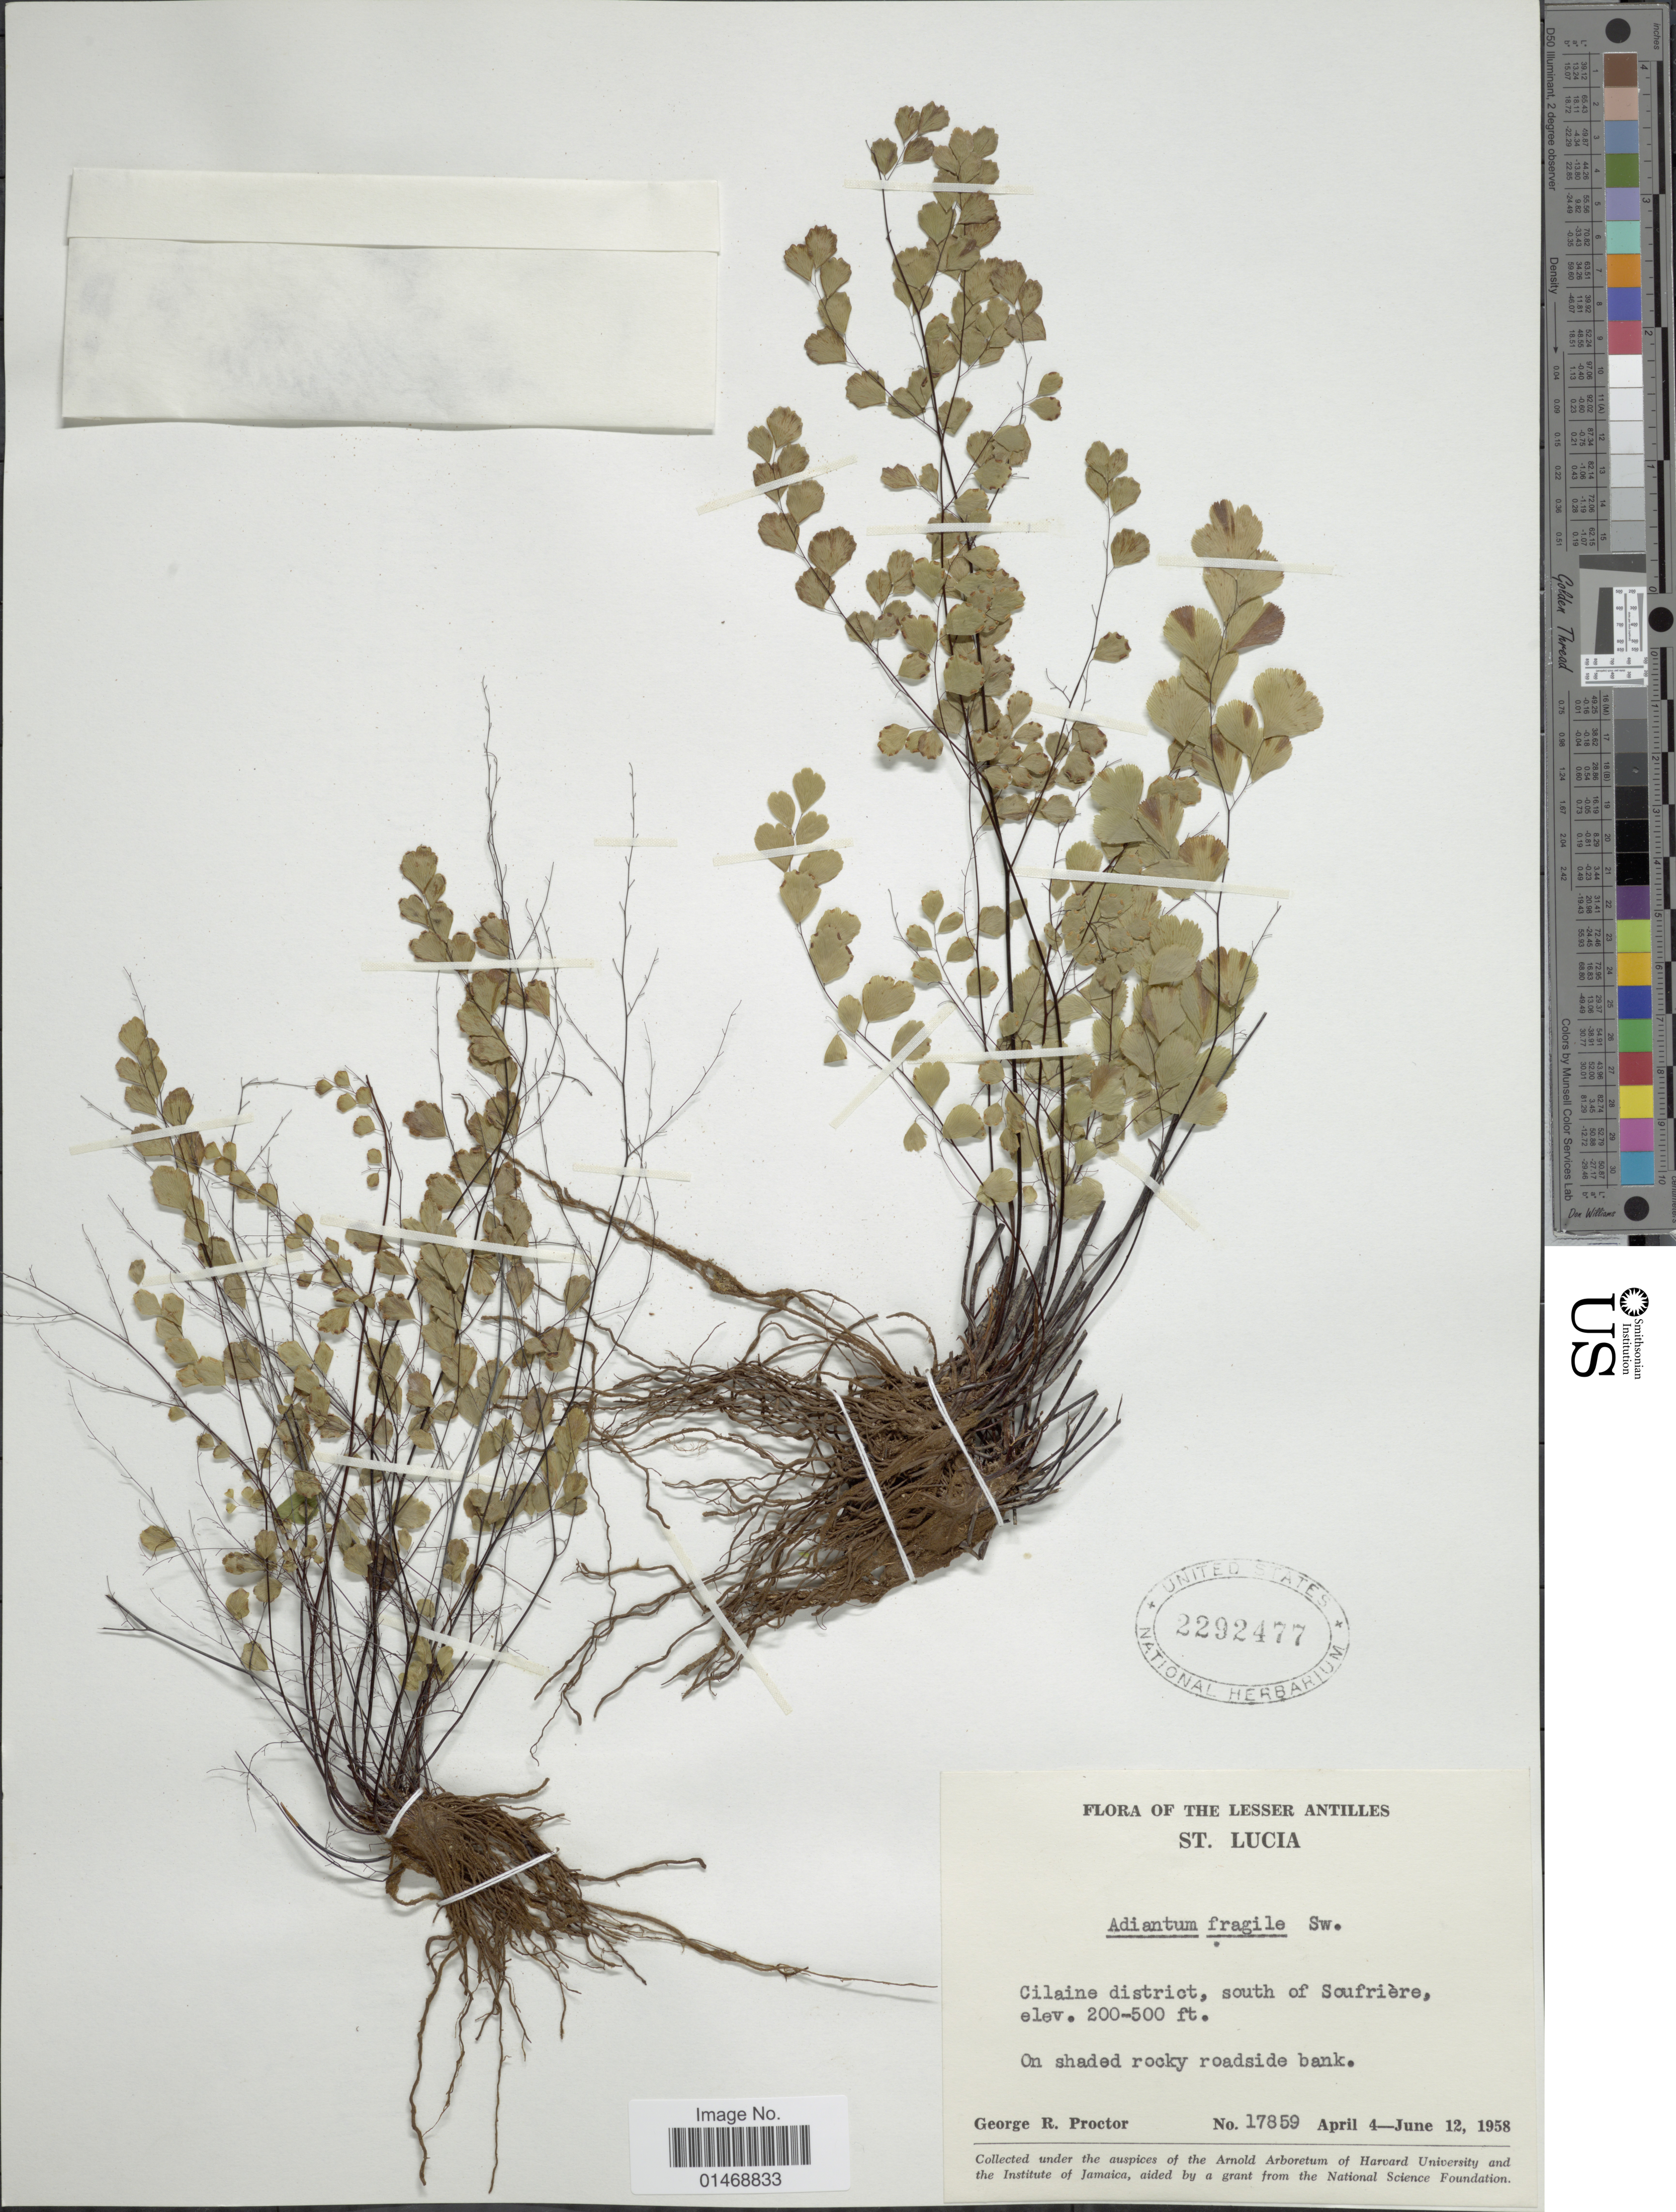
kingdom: Plantae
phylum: Tracheophyta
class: Polypodiopsida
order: Polypodiales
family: Pteridaceae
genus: Adiantum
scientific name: Adiantum fragile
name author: Sw.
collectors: G. R. Proctor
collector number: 17859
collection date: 1958-04-04/1958-06-12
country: St. Lucia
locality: The Lesser Antilles, Cilaine district, south of Soufrière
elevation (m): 61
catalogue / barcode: US 2292477